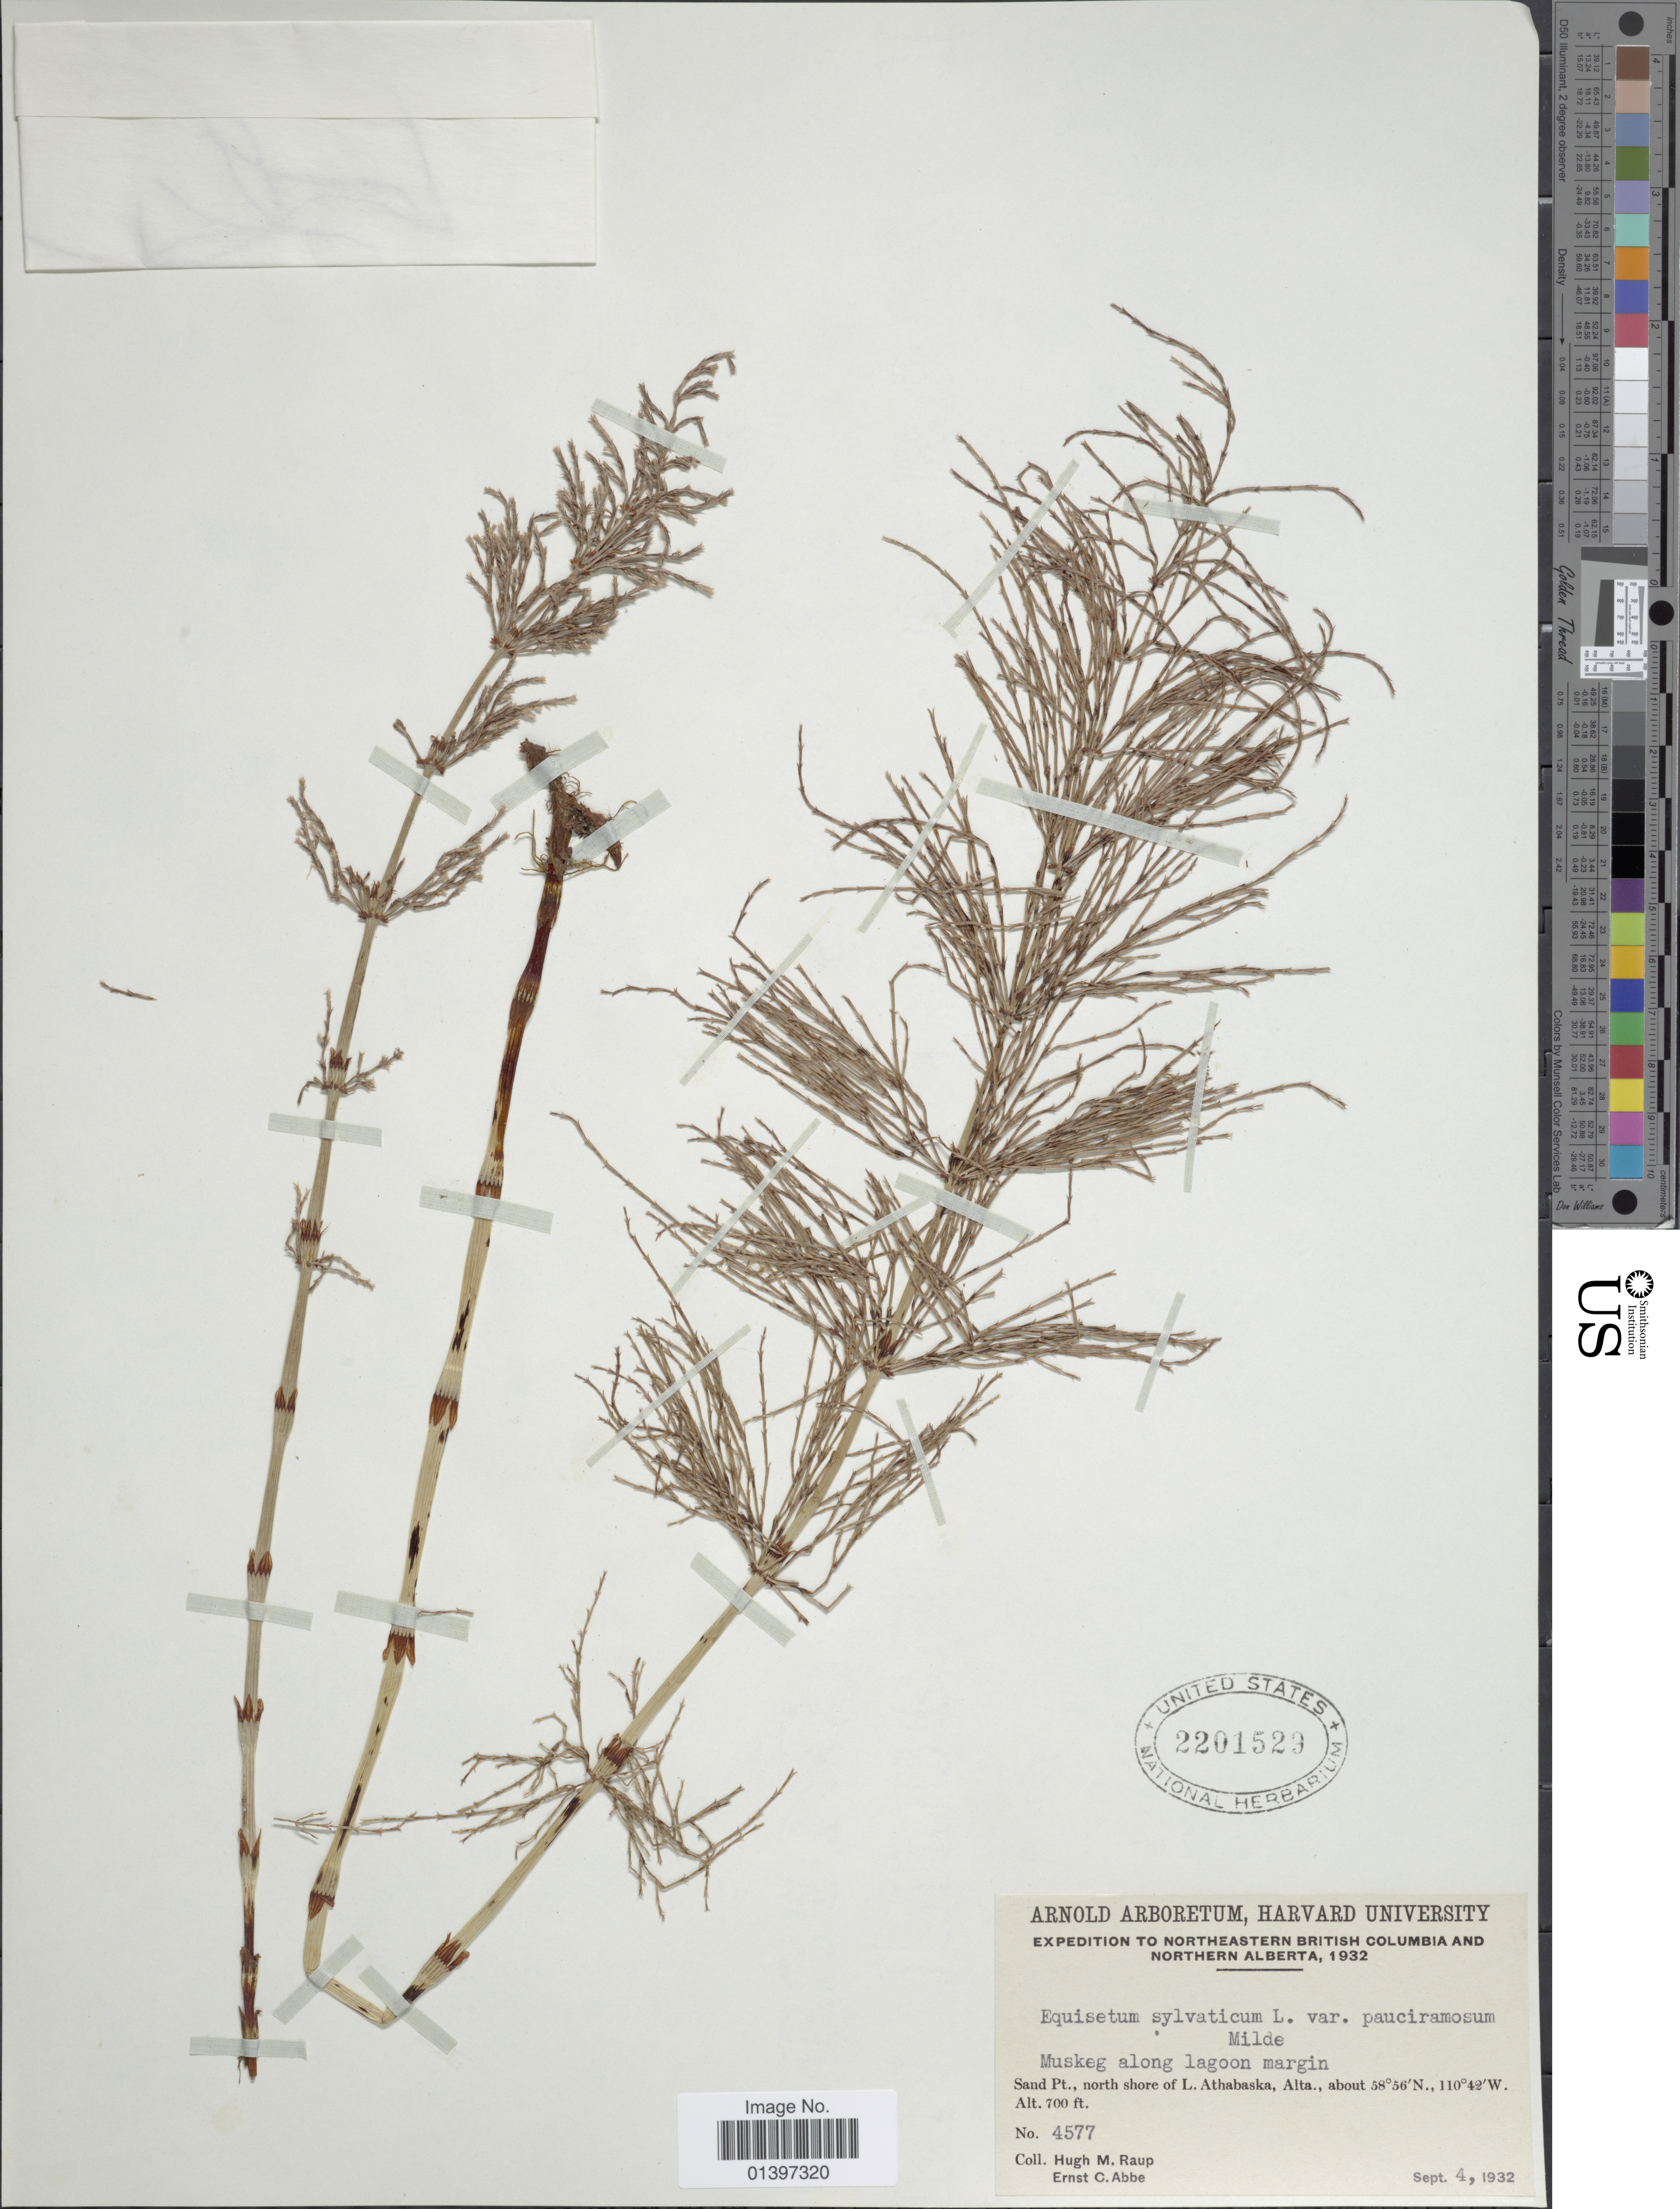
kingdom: Plantae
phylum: Tracheophyta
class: Polypodiopsida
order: Equisetales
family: Equisetaceae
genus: Equisetum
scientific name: Equisetum sylvaticum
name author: L.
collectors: H. Raup & E. C. Abbe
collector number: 4577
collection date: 1932-09-04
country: Canada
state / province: British Columbia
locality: Northeastern British Columbia and Northern Alberta, Muskeg along lagoon margin, Sand Pt., north shore of L. Athabaska,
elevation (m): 213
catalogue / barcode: US 2201529